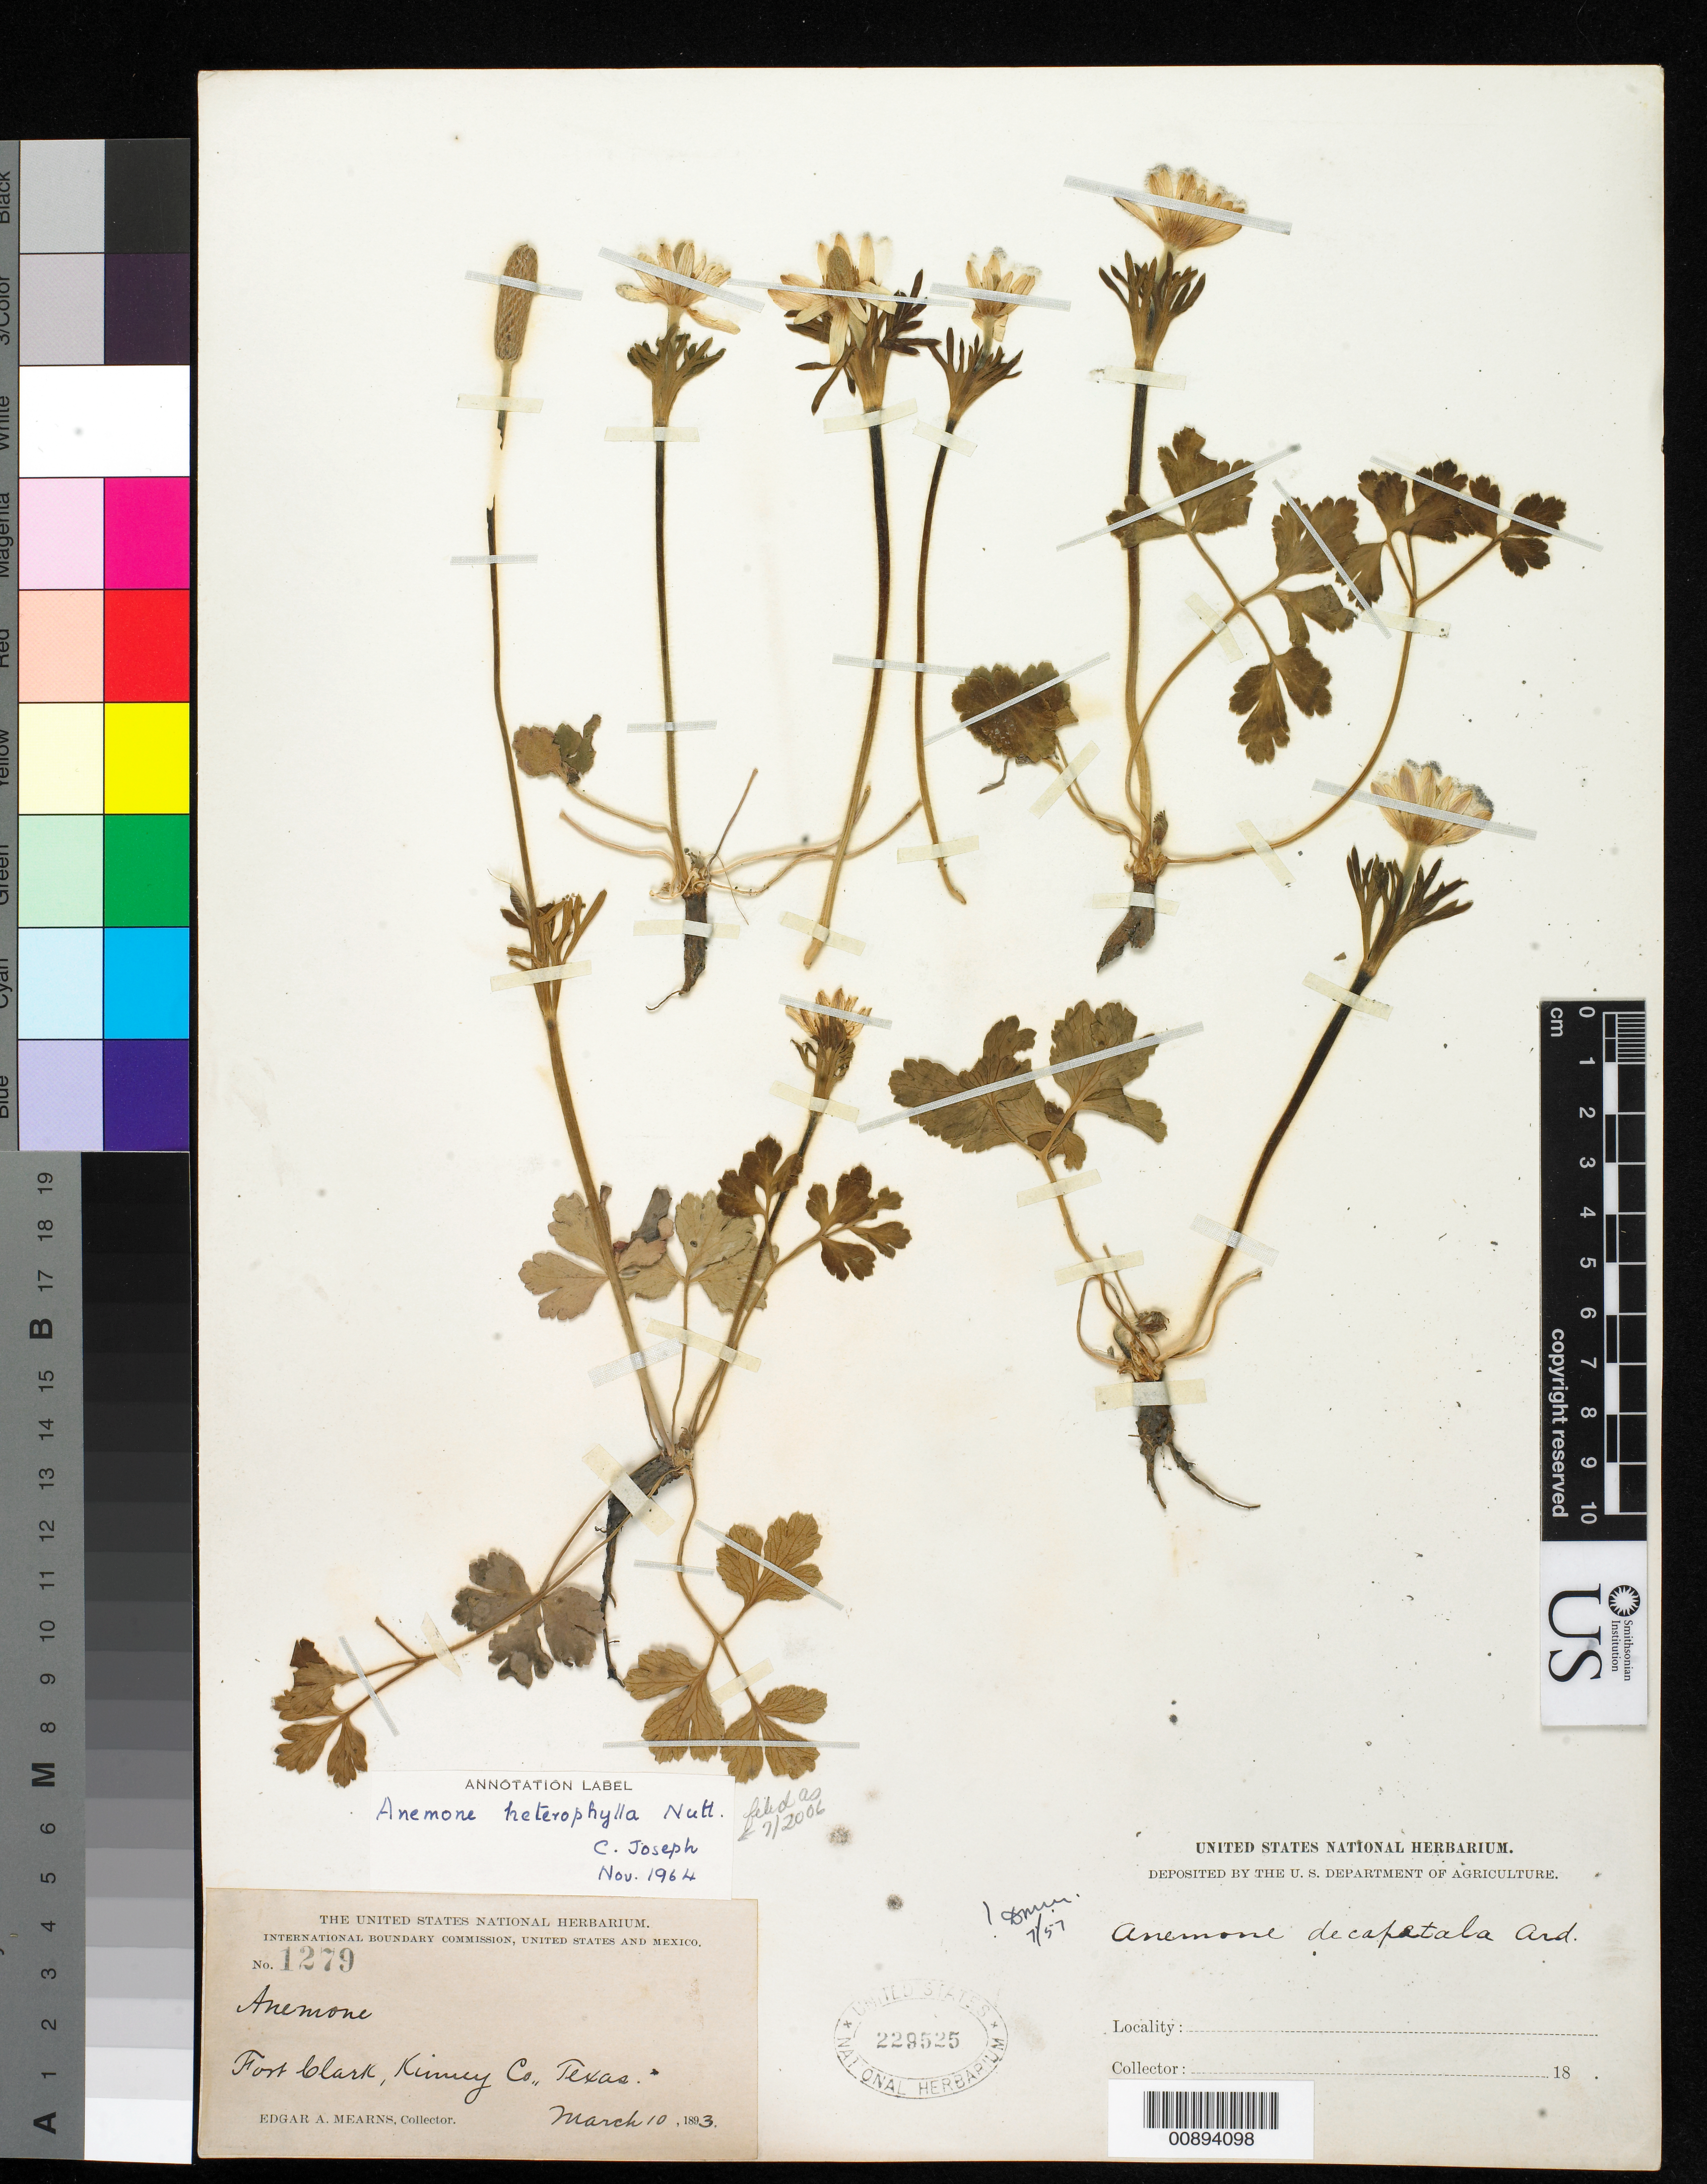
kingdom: Plantae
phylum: Tracheophyta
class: Magnoliopsida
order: Ranunculales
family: Ranunculaceae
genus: Anemone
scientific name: Anemone heterophylla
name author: Nutt. & Alph. Wood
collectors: E. A. Mearns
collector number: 1279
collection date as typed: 10 Mar 1893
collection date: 1893-03-10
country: United States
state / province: Texas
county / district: Kinney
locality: Fort Clark, Kinney County, Texas.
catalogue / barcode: US 229525